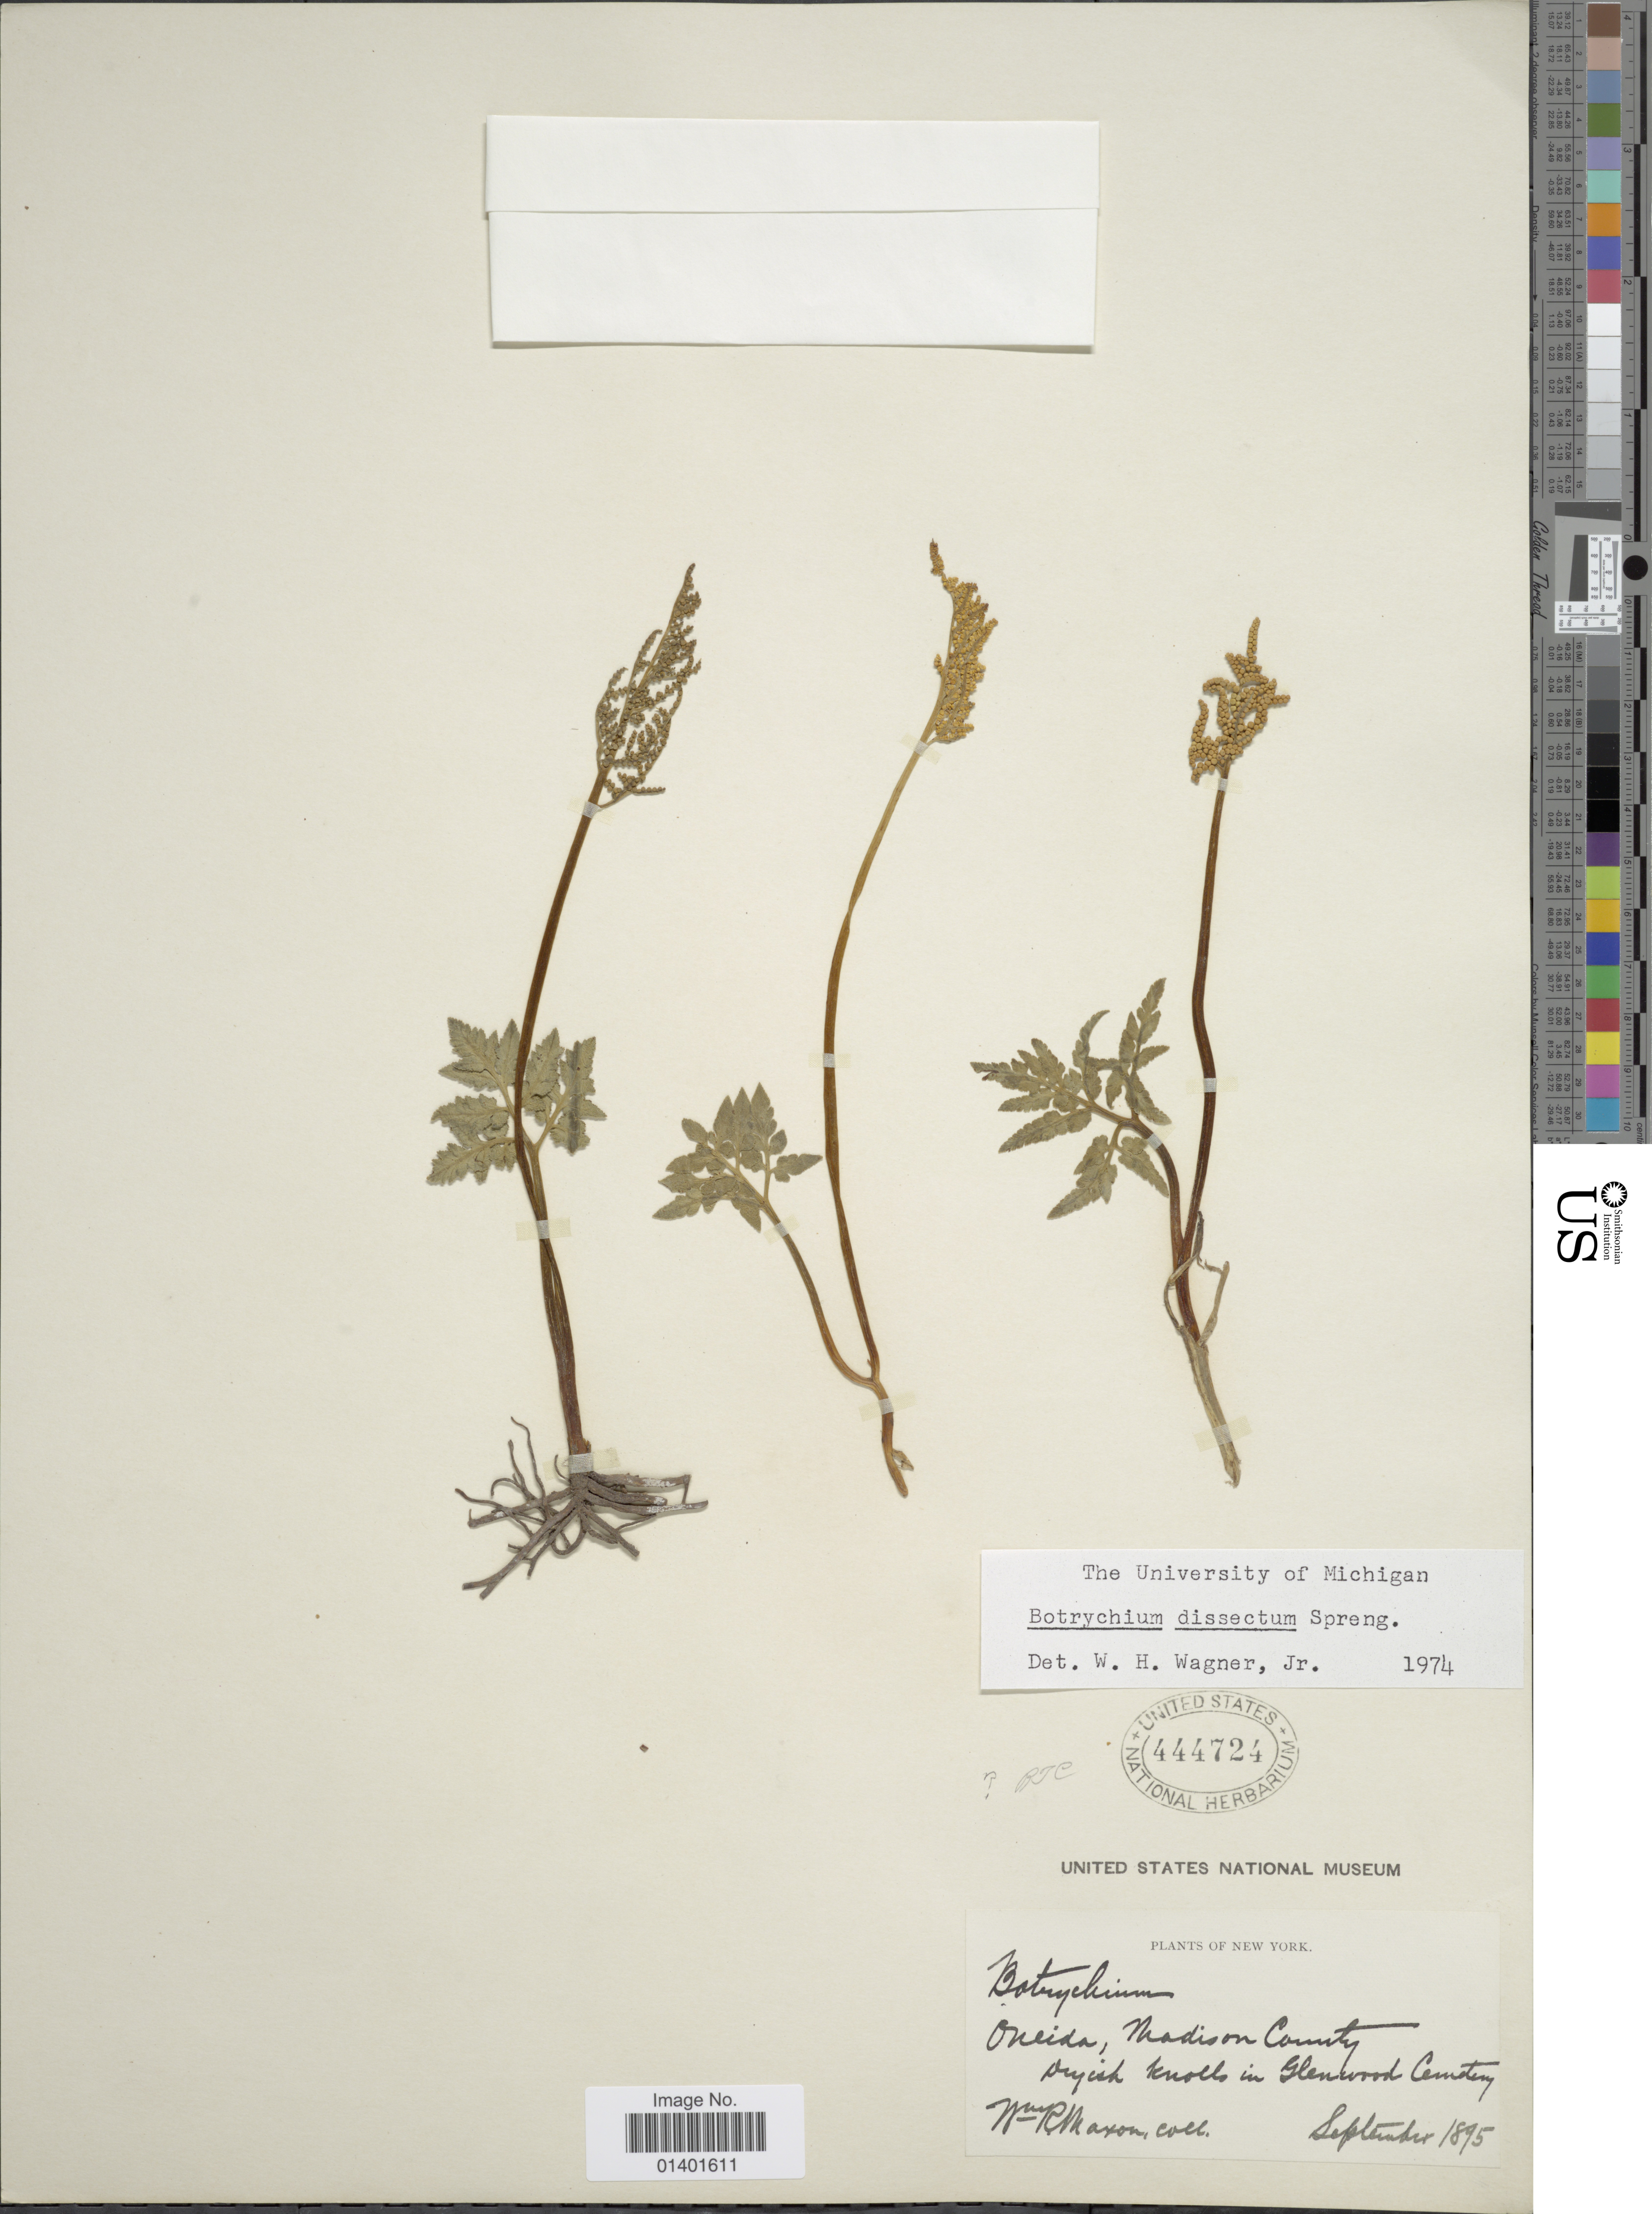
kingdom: Plantae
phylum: Tracheophyta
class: Polypodiopsida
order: Ophioglossales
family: Ophioglossaceae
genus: Botrychium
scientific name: Botrychium dissectum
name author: Spreng.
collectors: W. R. Maxon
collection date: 1895-09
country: United States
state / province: New York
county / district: Madison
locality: Oneida, dryish knolls in Glenwood Cemetery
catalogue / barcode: US 444724